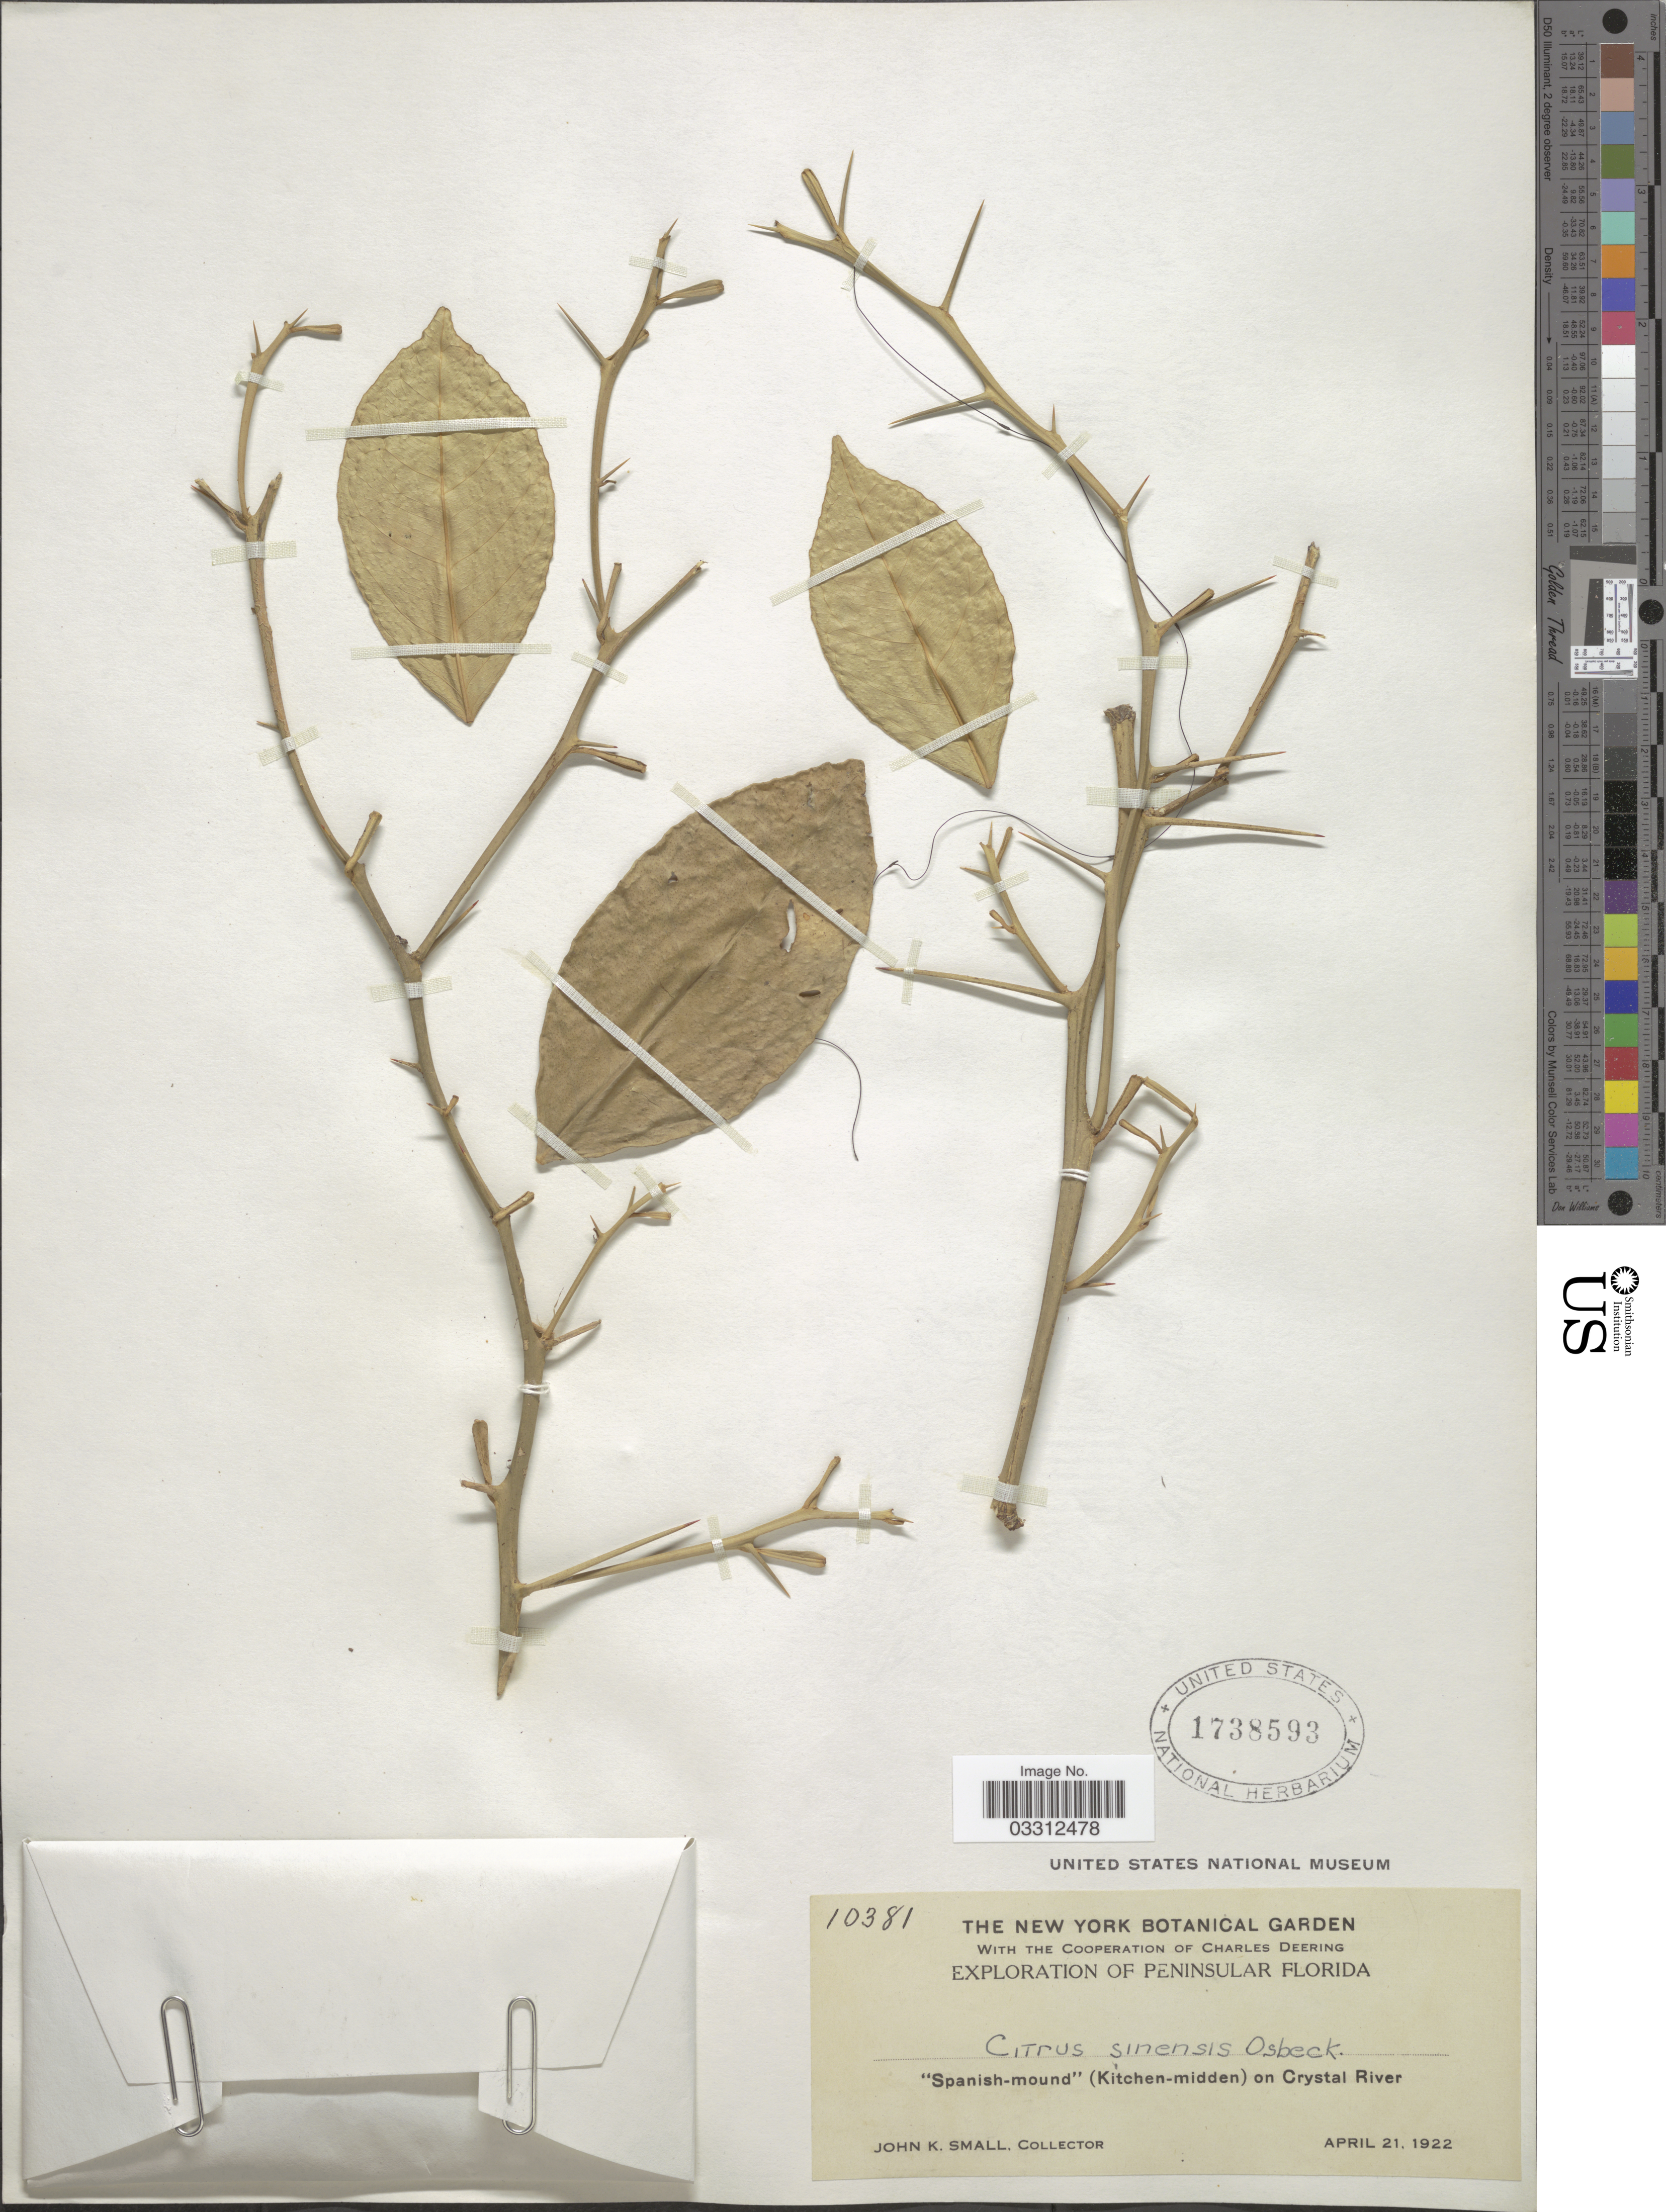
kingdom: Plantae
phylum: Tracheophyta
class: Magnoliopsida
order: Sapindales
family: Rutaceae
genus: Citrus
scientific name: Citrus x sinensis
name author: (L.) Osbeck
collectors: J. K. Small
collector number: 10381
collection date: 1922-04-21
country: United States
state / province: Florida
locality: Peninsular Florida. "Spanish-mound" (Kitchen-midden) on Crystal River.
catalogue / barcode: US 1738593